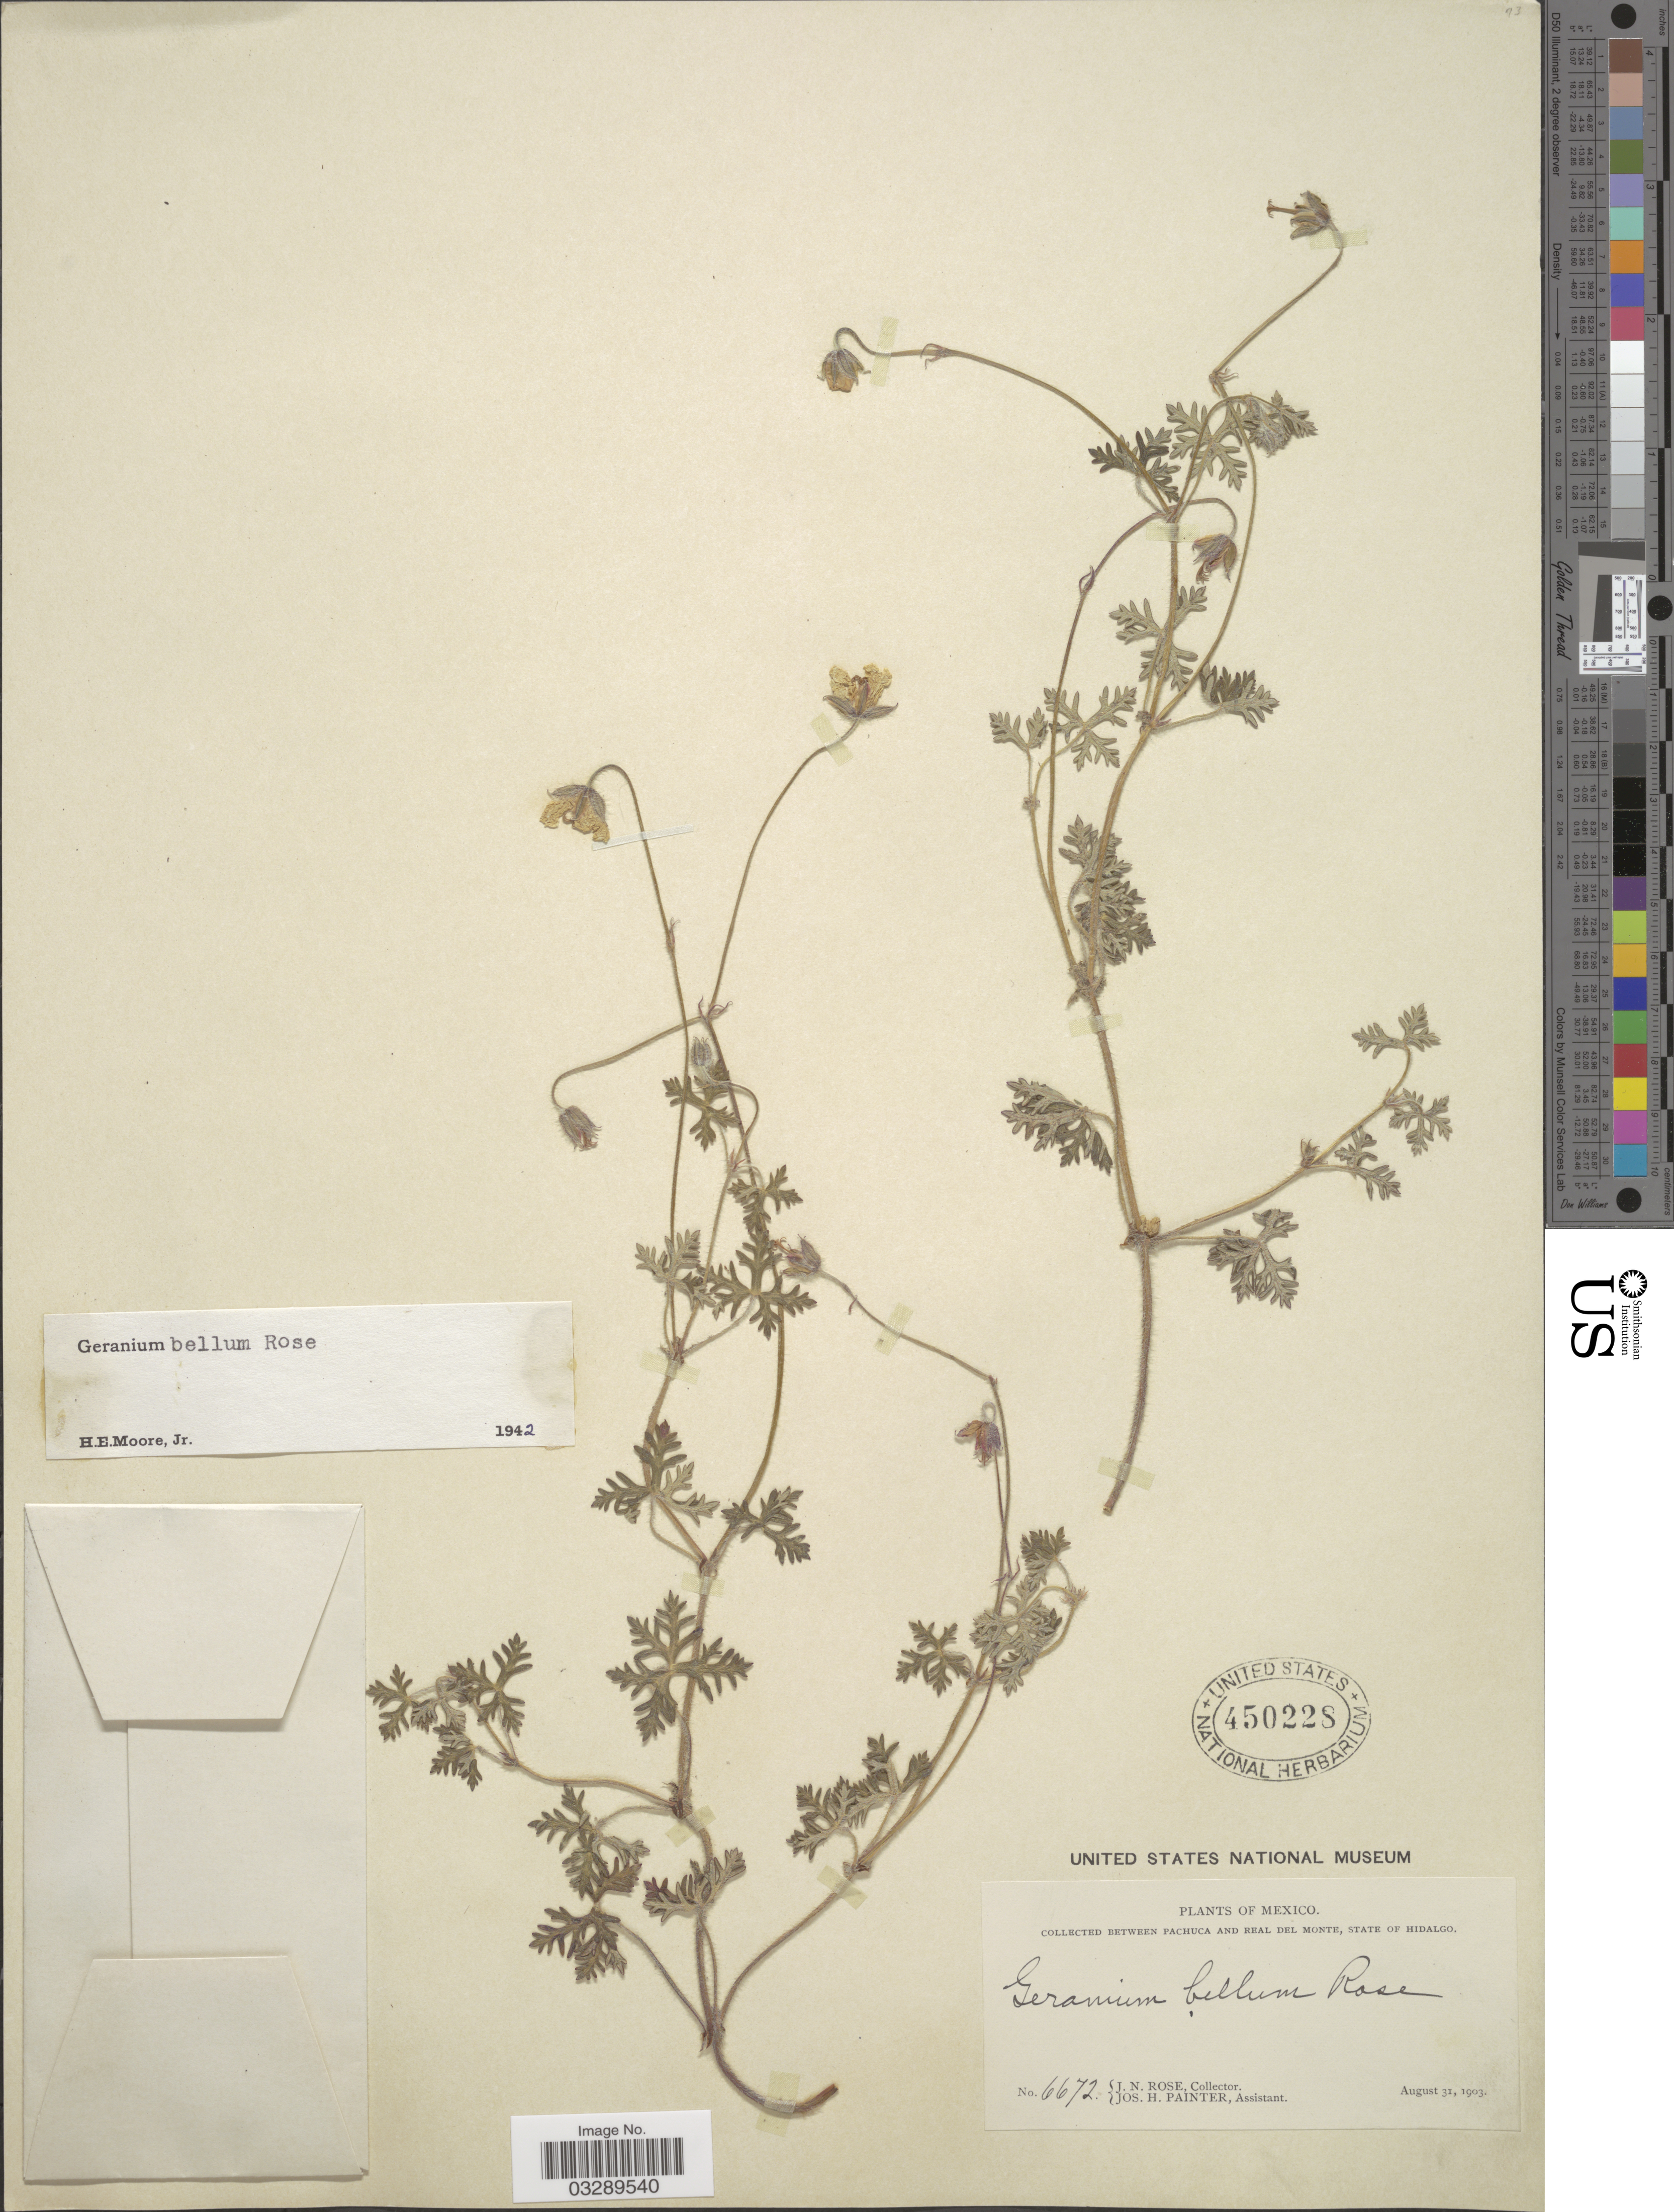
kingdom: Plantae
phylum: Tracheophyta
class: Magnoliopsida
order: Geraniales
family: Geraniaceae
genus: Geranium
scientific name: Geranium bellum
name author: Rose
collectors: J. N. Rose & J. H. Painter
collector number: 6672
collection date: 1903-08-31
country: Mexico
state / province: Hidalgo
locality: Collected between Pachuca and Real del Monte, State of Hidalgo.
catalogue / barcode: US 450228